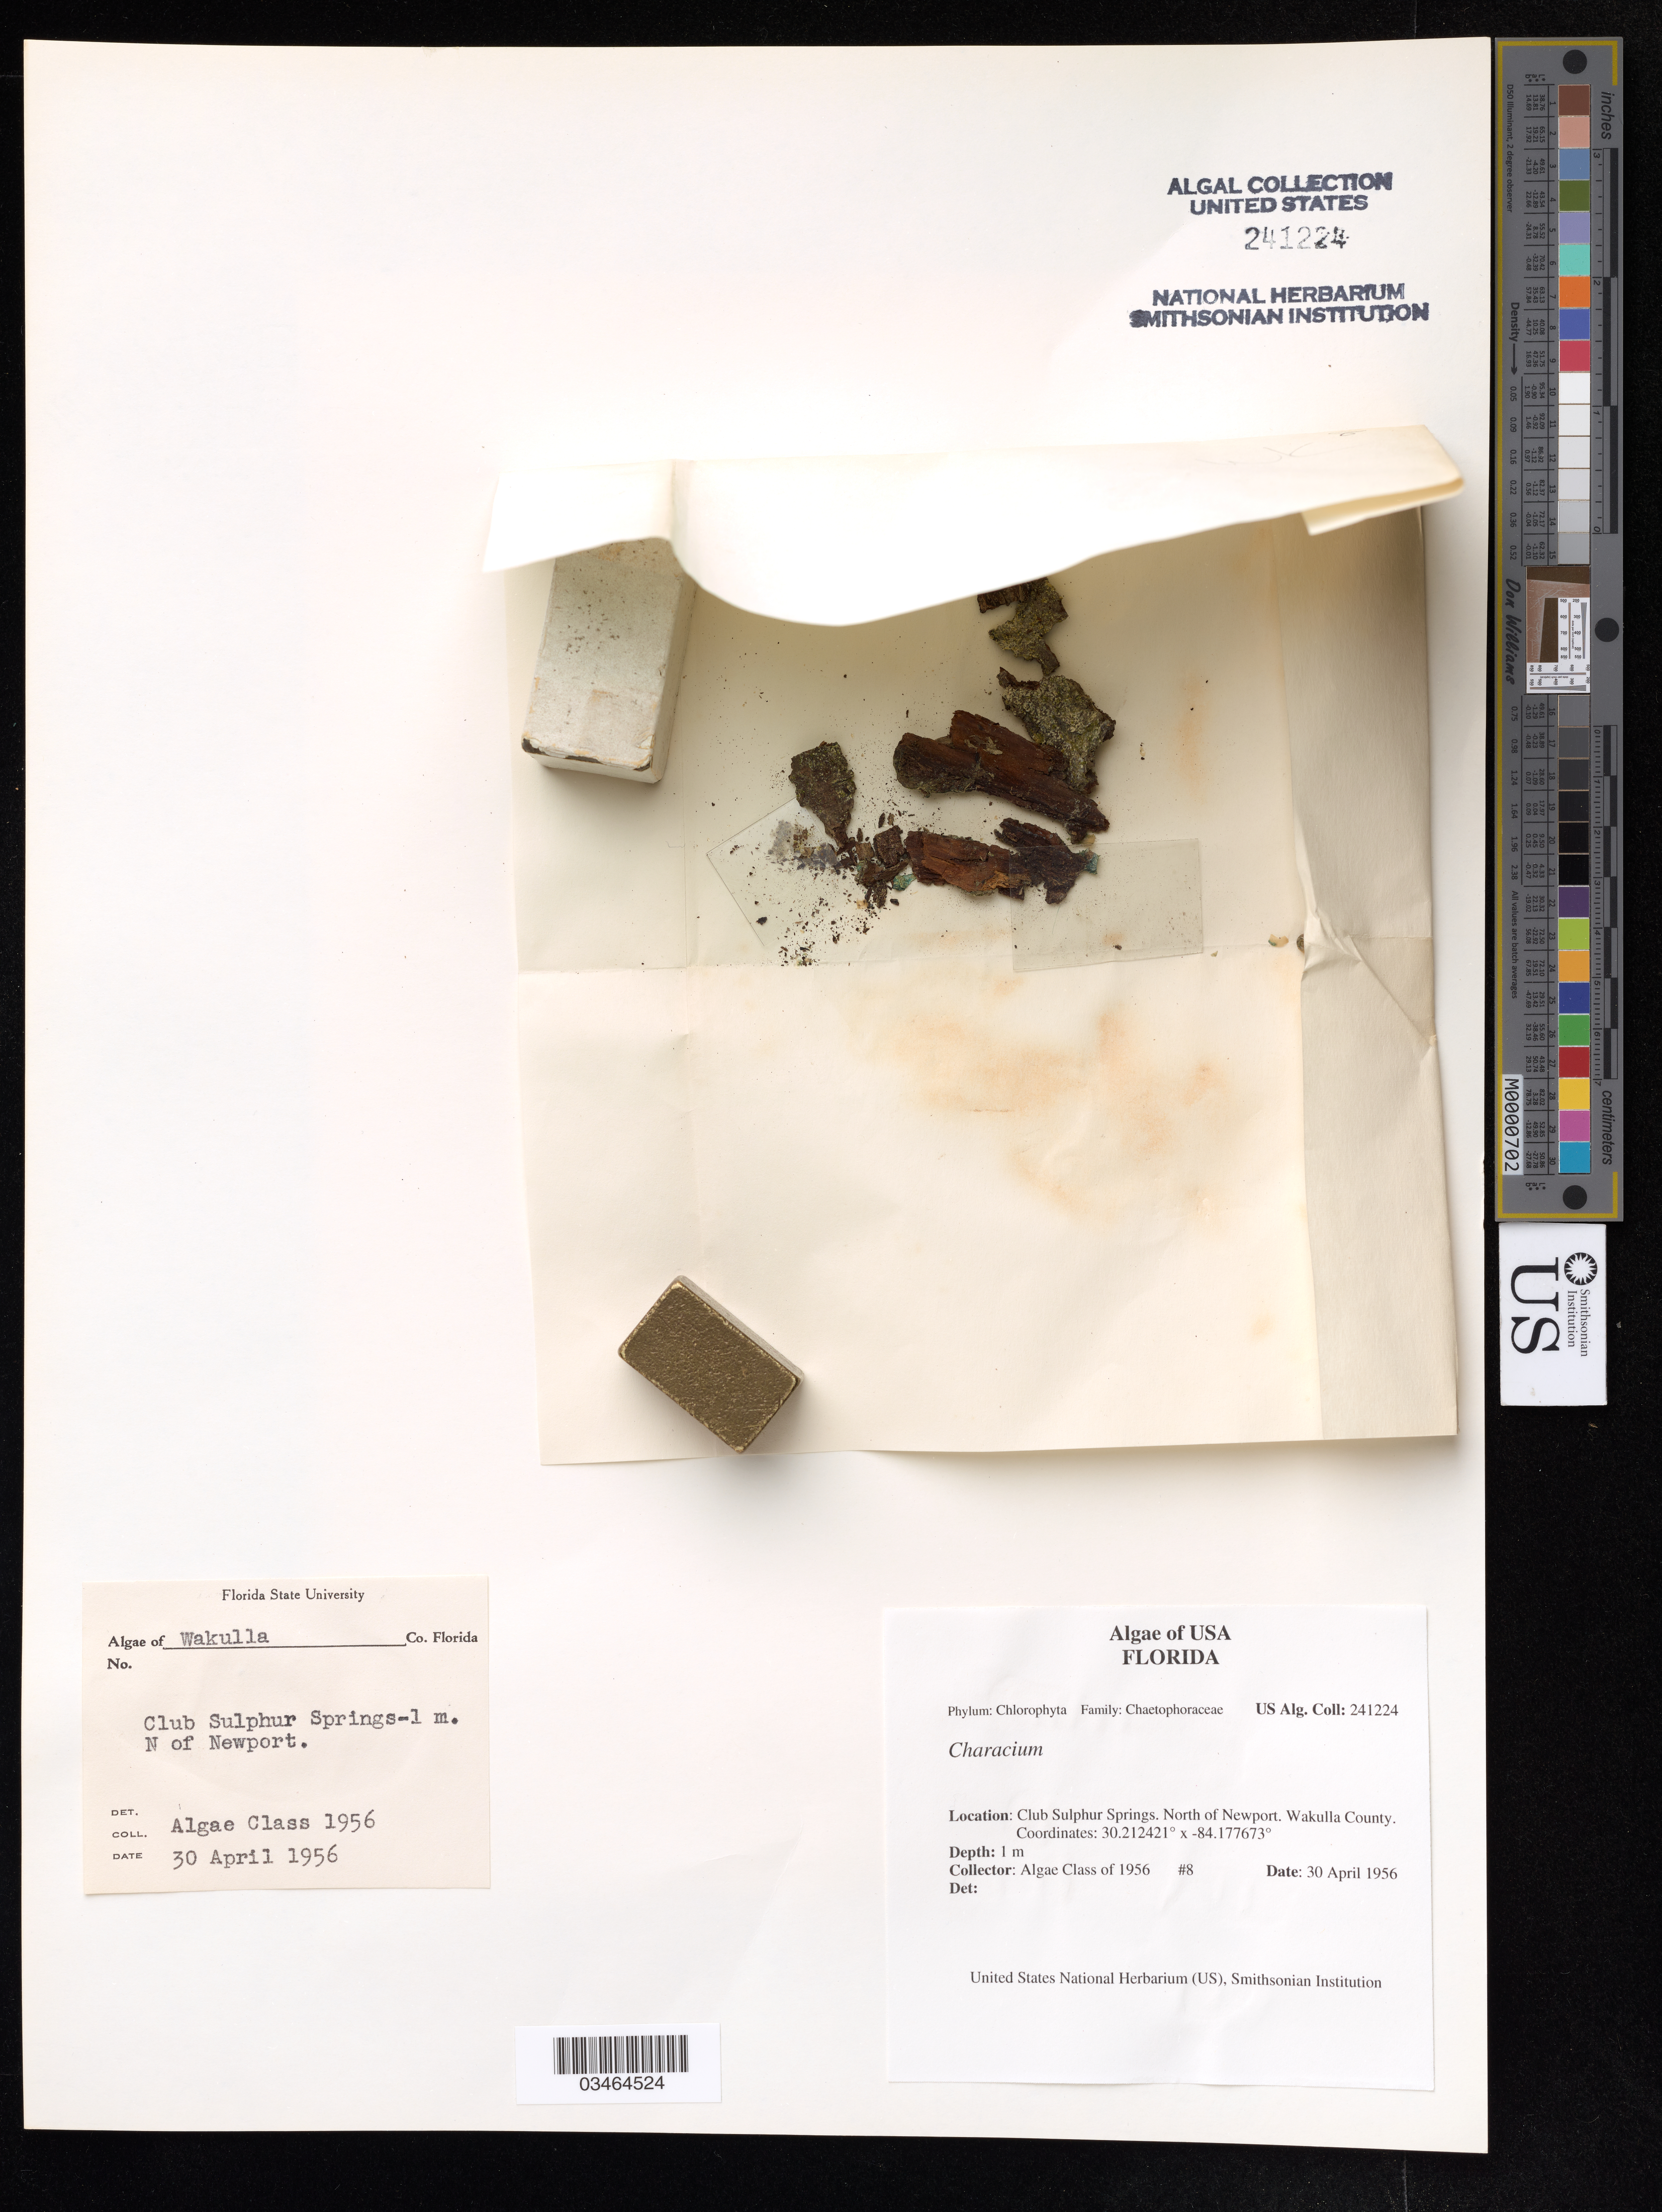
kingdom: Plantae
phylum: Chlorophyta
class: Chlorophyceae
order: Sphaeropleales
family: Characiaceae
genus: Characium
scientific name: Characium sp.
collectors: Algae Class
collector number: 8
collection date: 1956-04-30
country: United States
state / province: Florida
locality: Club Sulphur Springs. North of Newport. Wakulla County.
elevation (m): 1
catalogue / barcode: US 241224